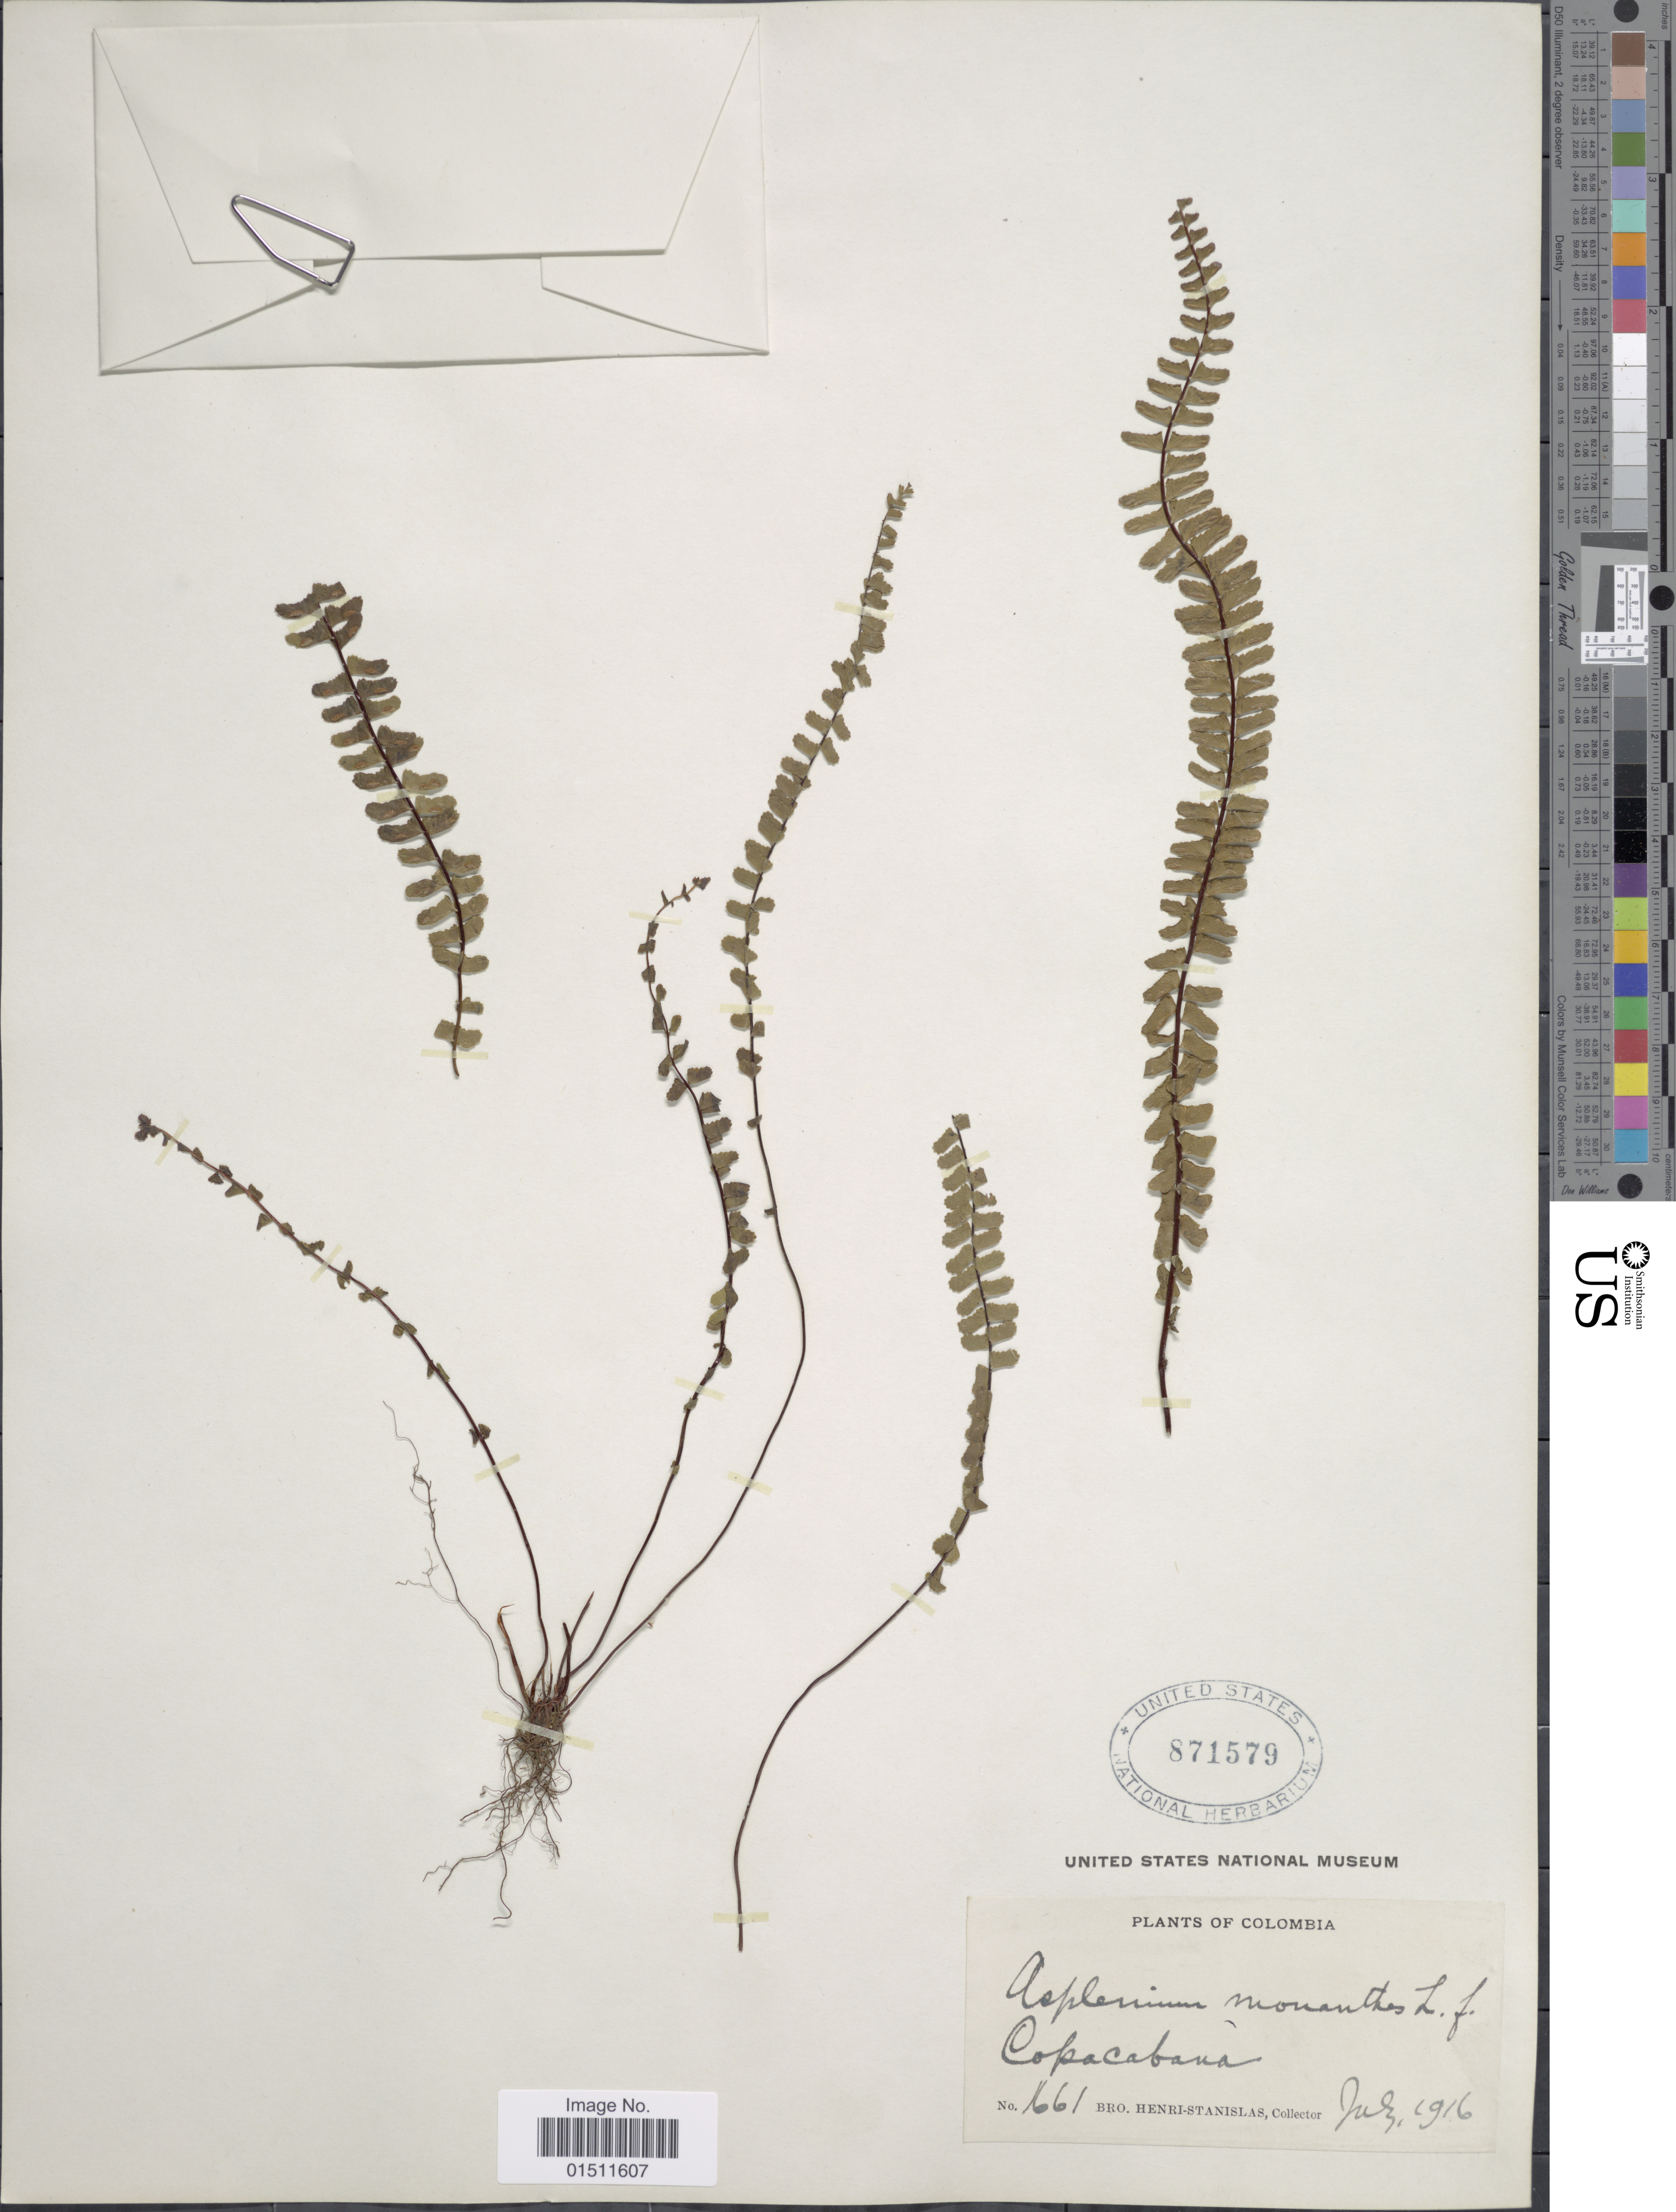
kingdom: Plantae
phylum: Tracheophyta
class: Polypodiopsida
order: Polypodiales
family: Aspleniaceae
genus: Asplenium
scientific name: Asplenium monanthes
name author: L.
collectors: Henri-Stanislas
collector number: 1661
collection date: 1916-07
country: Colombia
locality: Copacabana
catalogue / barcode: US 871579